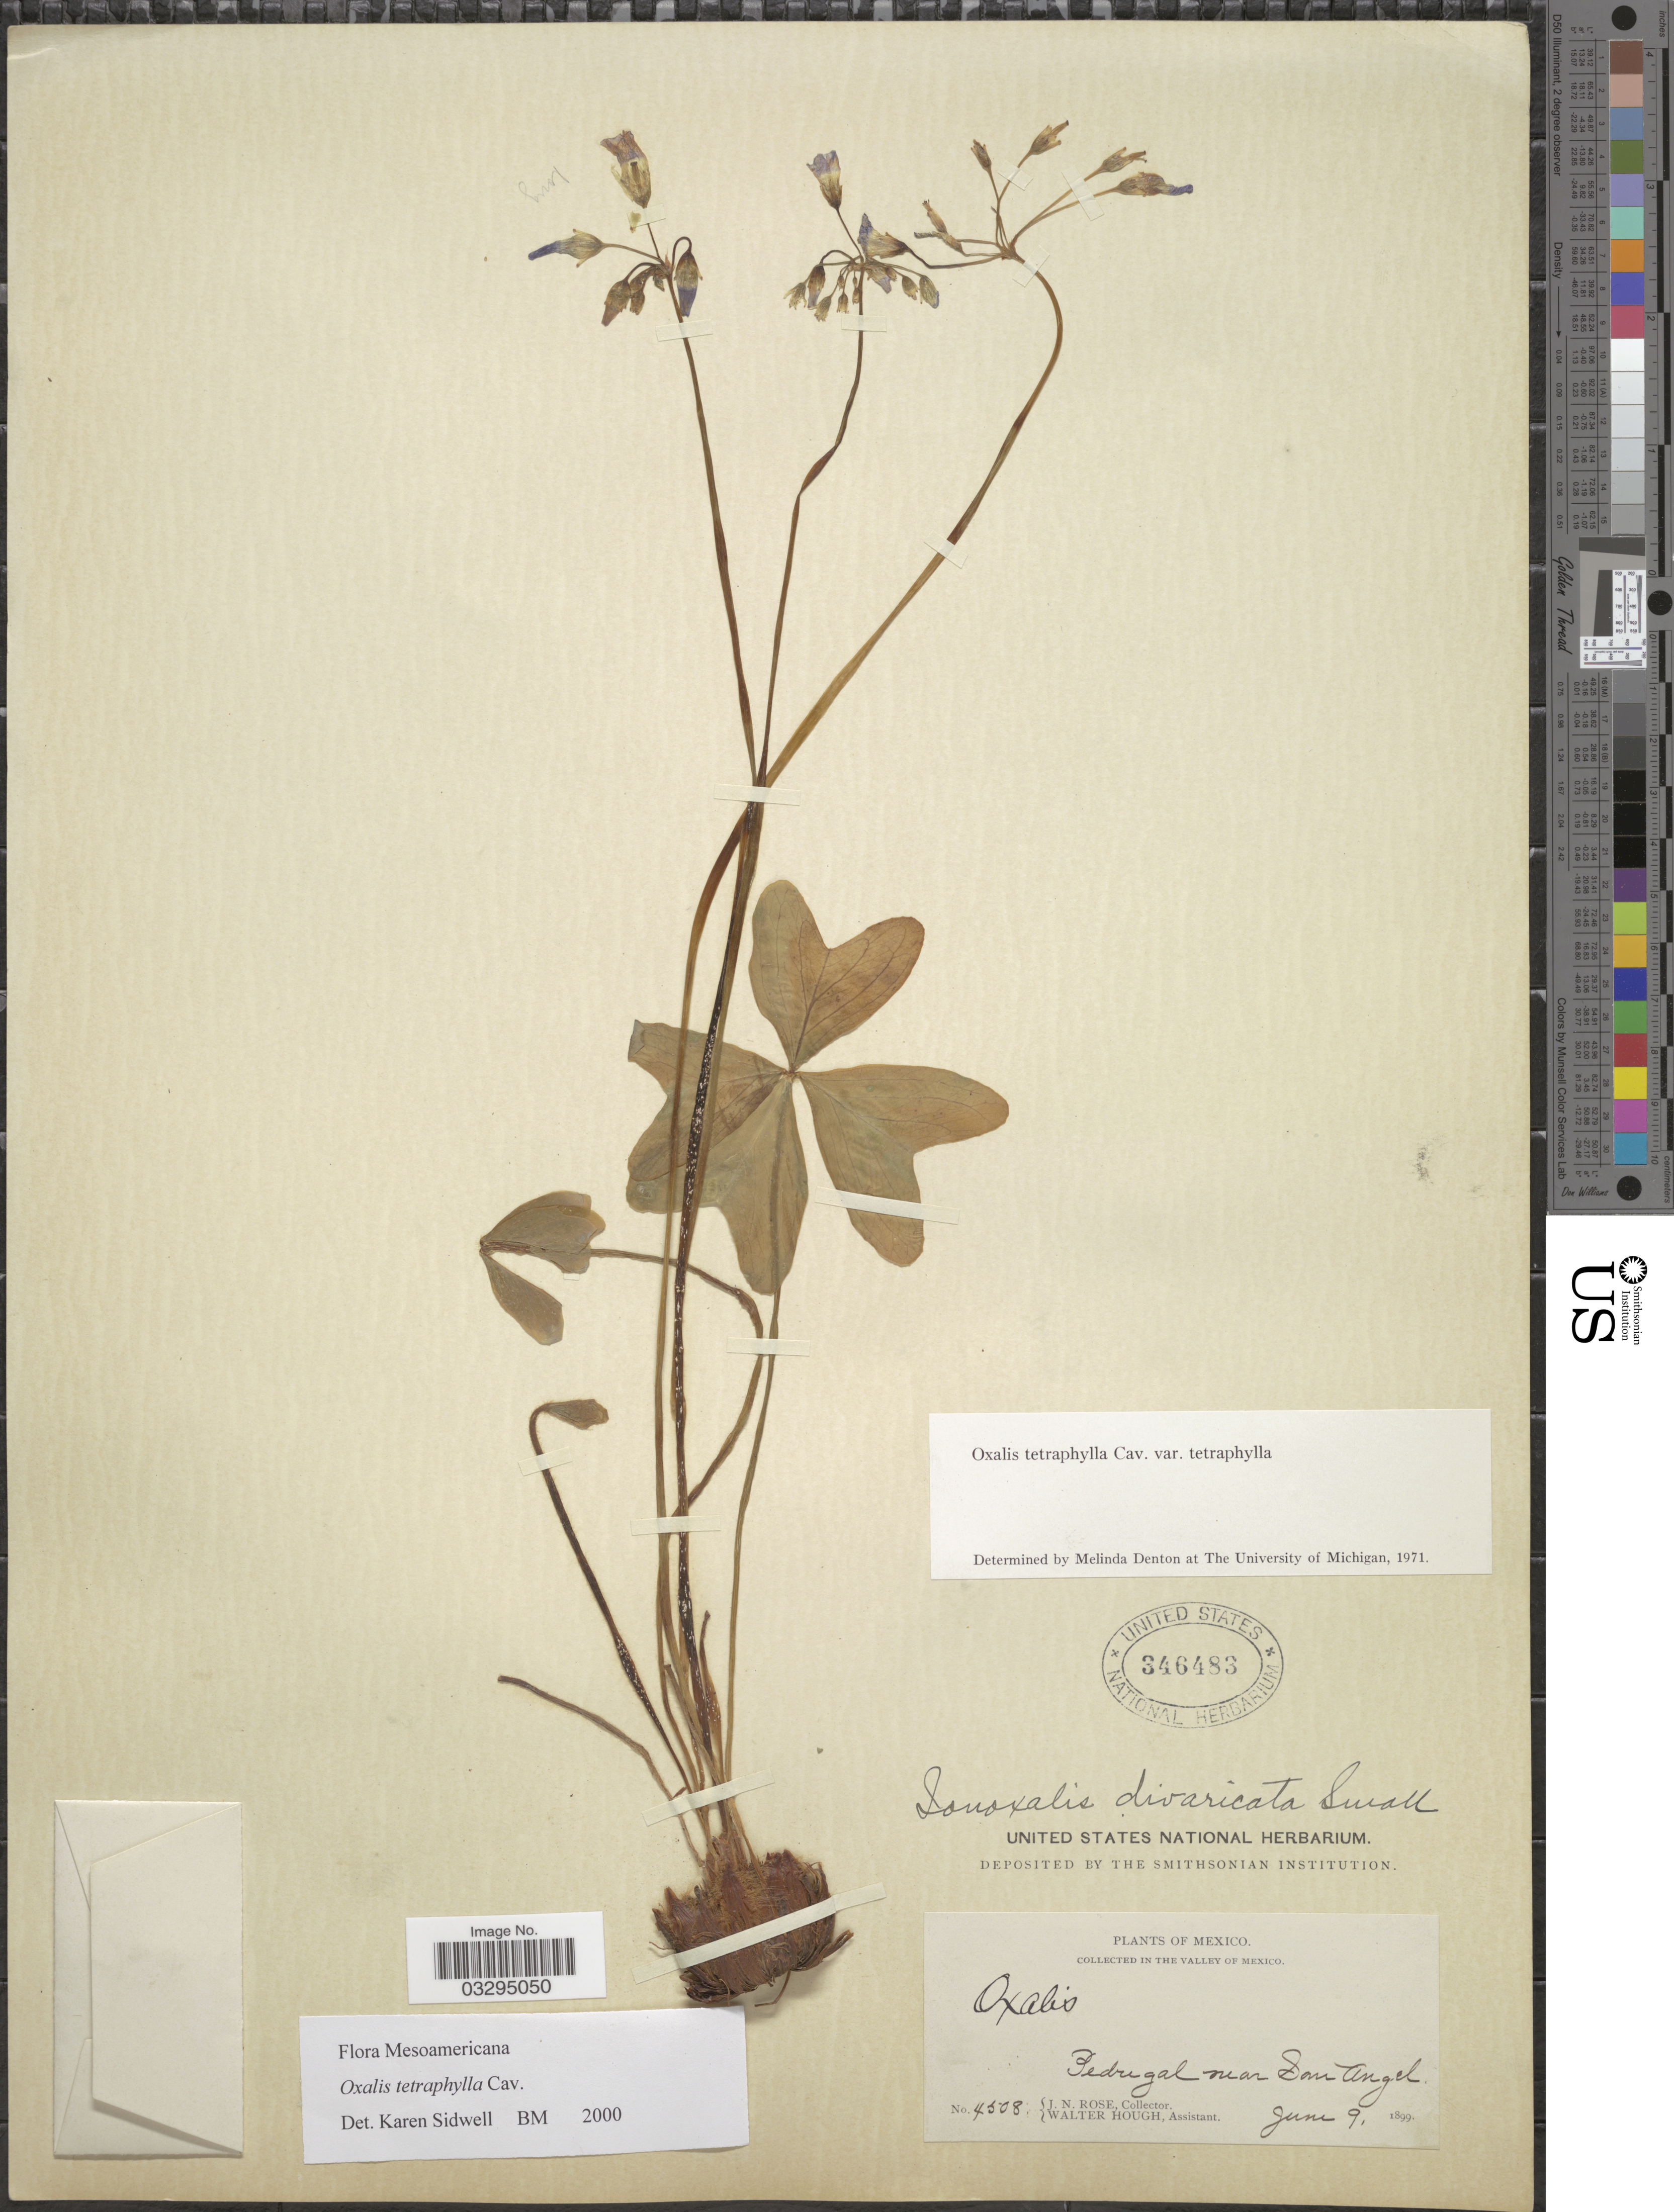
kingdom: Plantae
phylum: Tracheophyta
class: Magnoliopsida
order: Oxalidales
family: Oxalidaceae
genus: Oxalis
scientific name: Oxalis tetraphylla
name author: Cav.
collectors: J. N. Rose & W. Hough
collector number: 4508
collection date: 1899-06-09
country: Mexico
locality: Collected in the Valley of Mexico. Pedregal near San Angel.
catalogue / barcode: US 346483